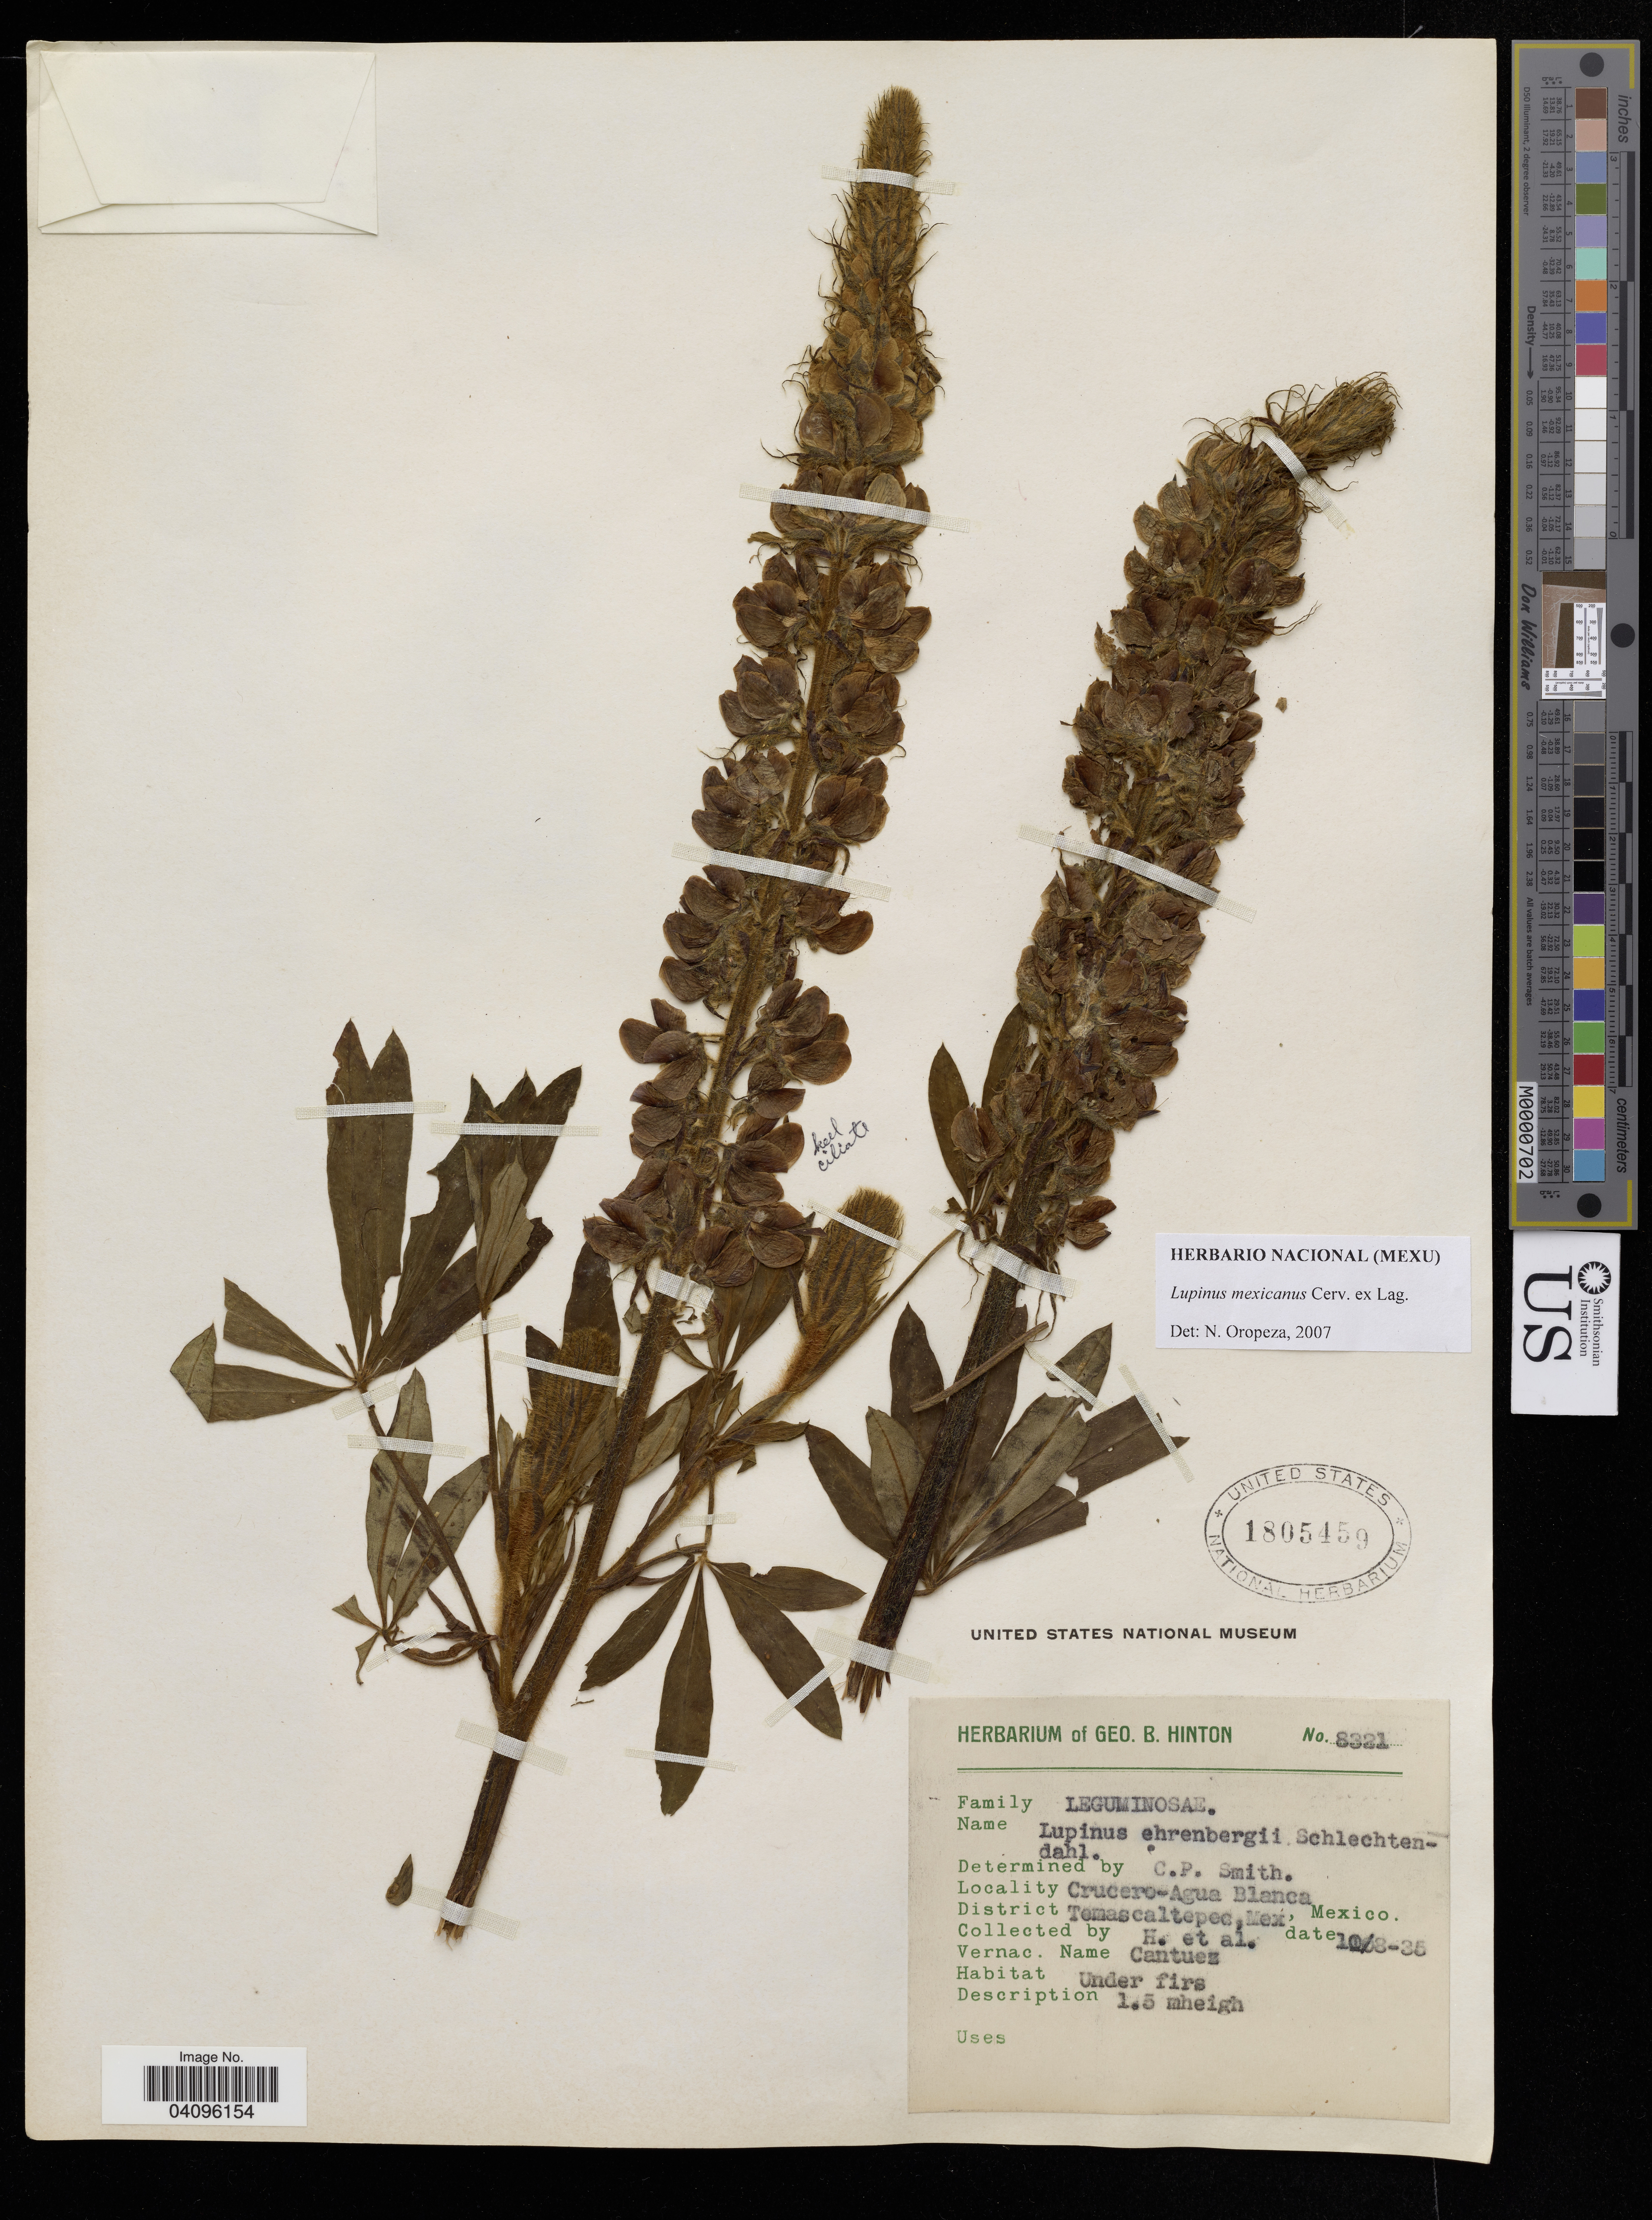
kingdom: Plantae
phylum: Tracheophyta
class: Magnoliopsida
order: Fabales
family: Fabaceae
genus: Lupinus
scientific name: Lupinus mexicanus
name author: Cerv. ex Lag.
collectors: -- Hinton & et al.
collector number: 8321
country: Mexico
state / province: México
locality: Crucero-Agua Blanca. Temascaltepec.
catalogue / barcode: US 1805459